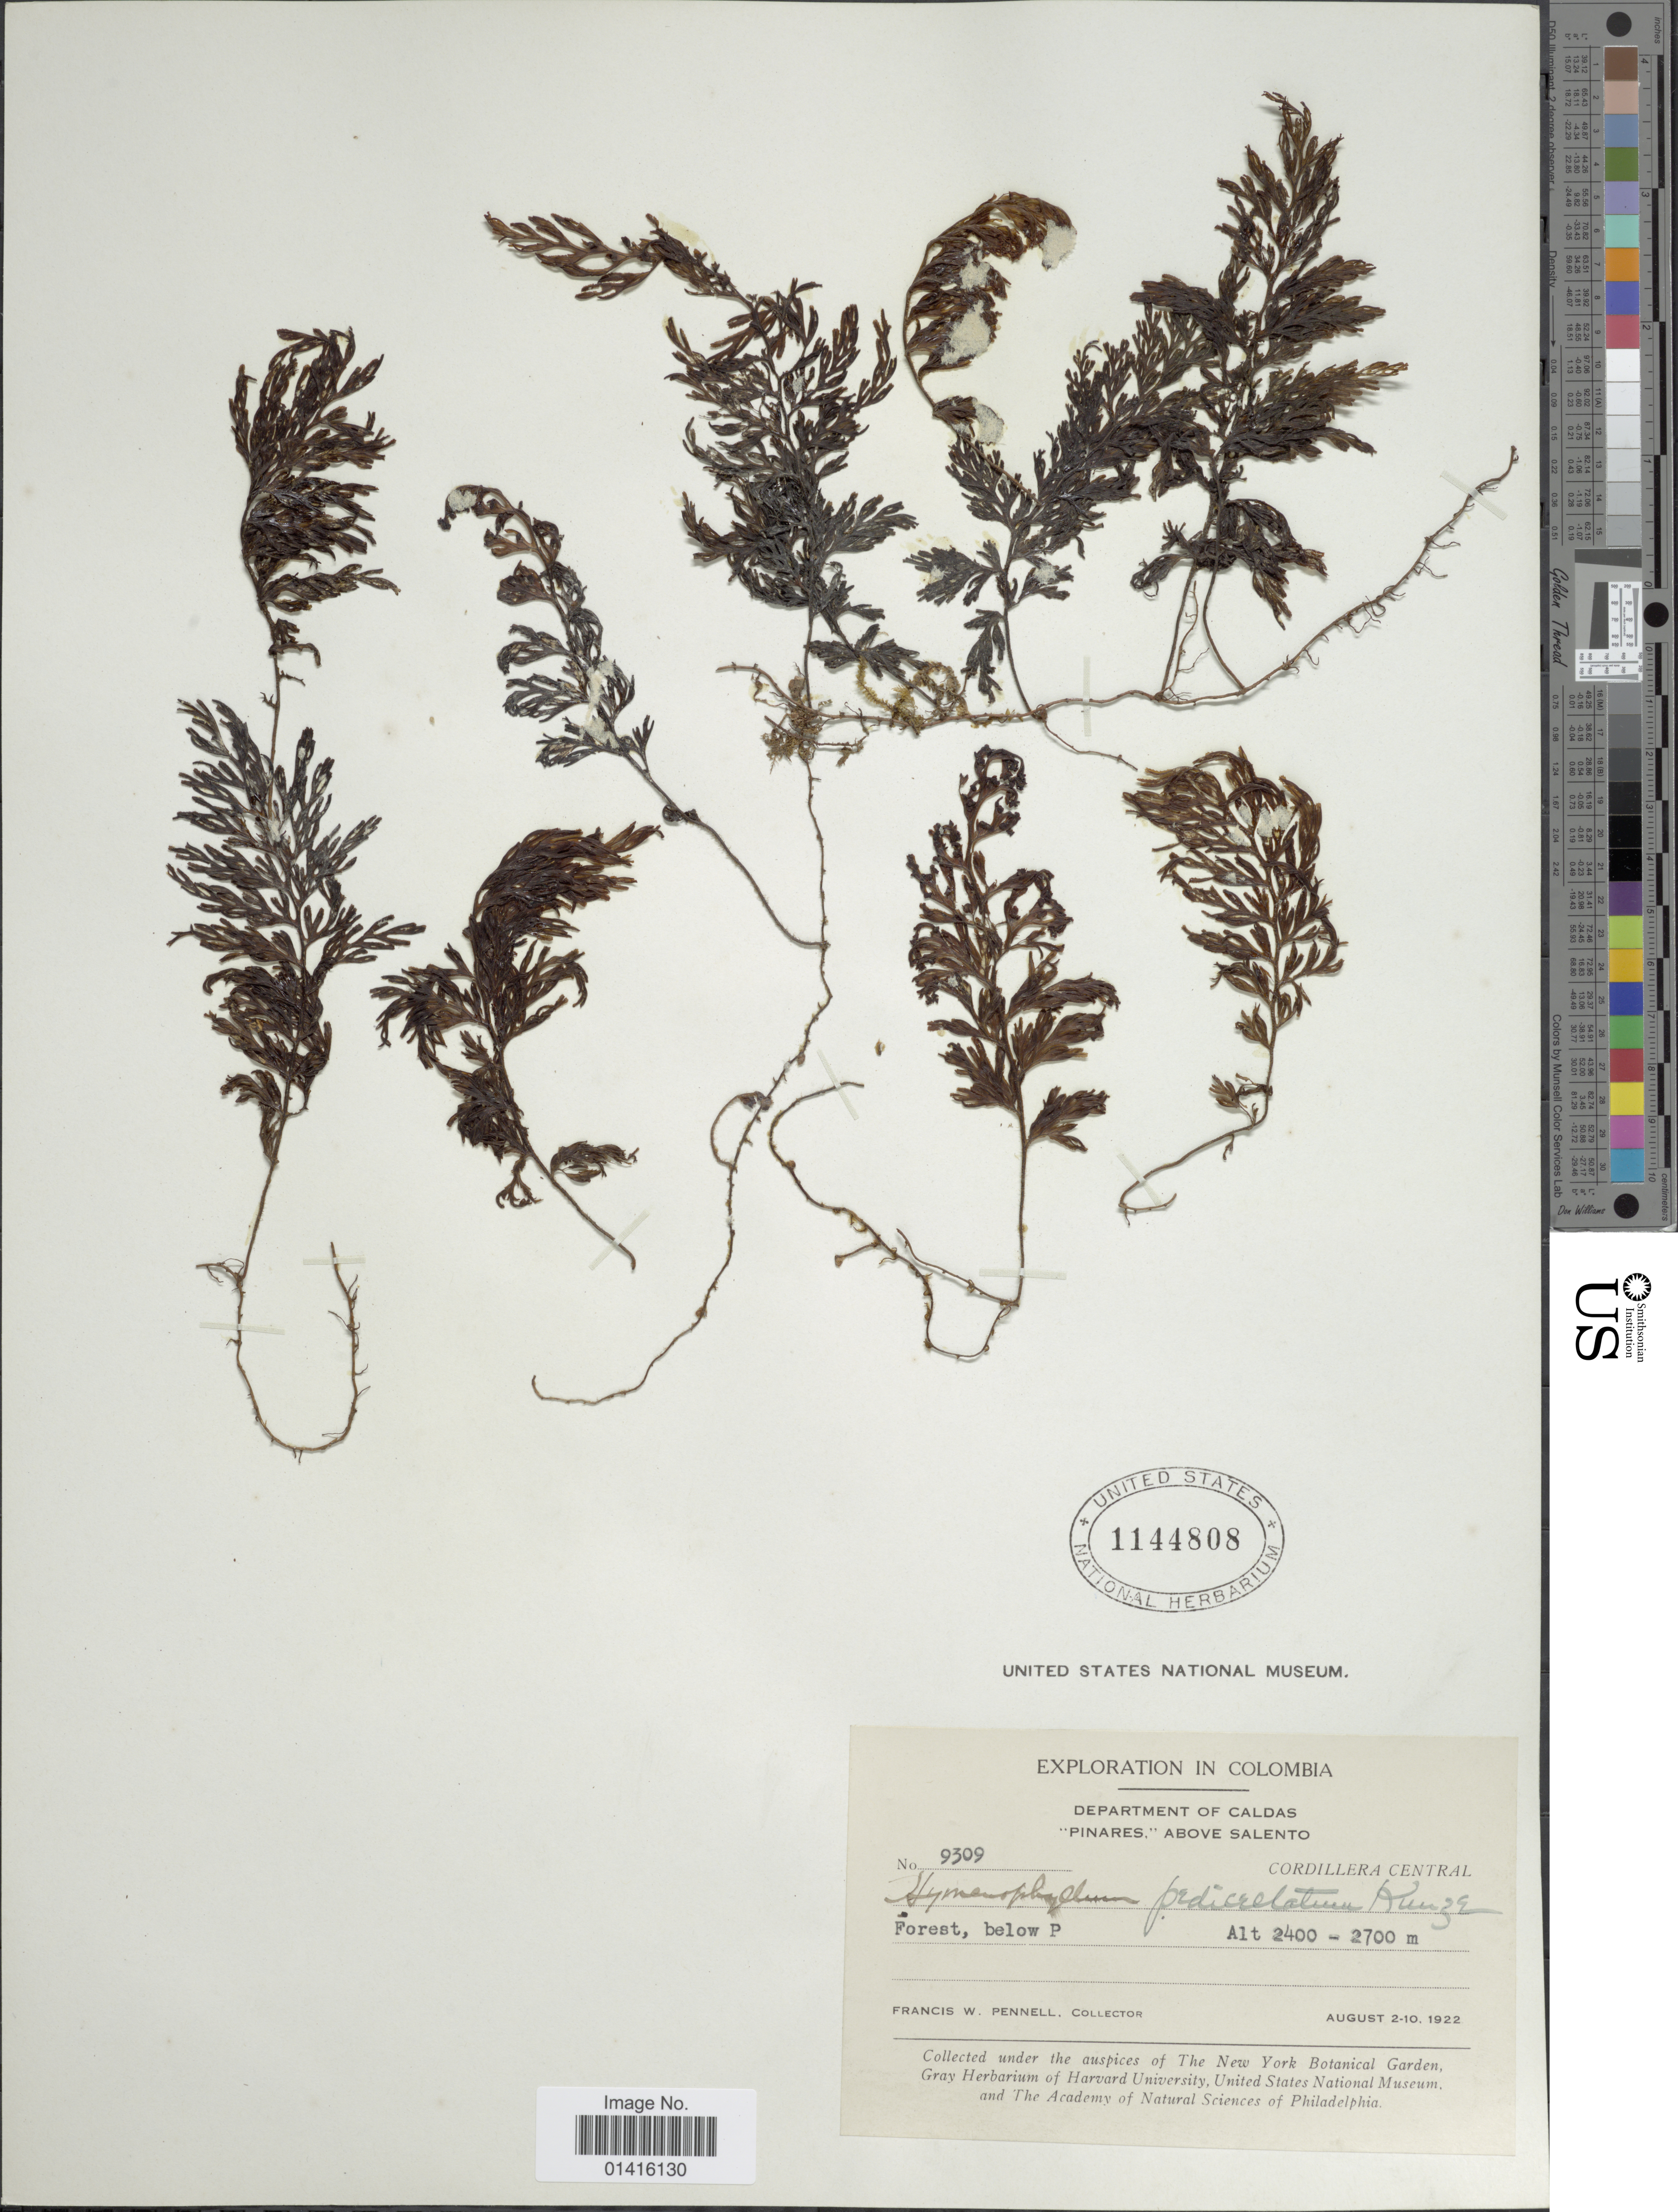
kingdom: Plantae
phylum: Tracheophyta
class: Polypodiopsida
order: Hymenophyllales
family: Hymenophyllaceae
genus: Hymenophyllum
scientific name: Hymenophyllum fucoides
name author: (Sw.) Sw.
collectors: F. W. Pennell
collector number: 9309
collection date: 1922-08-02/1922-08-10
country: Colombia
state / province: Caldas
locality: Department of caldas "Pinares"above Salento, Cordillera central, forest, below P.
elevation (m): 2400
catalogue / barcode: US 1144808